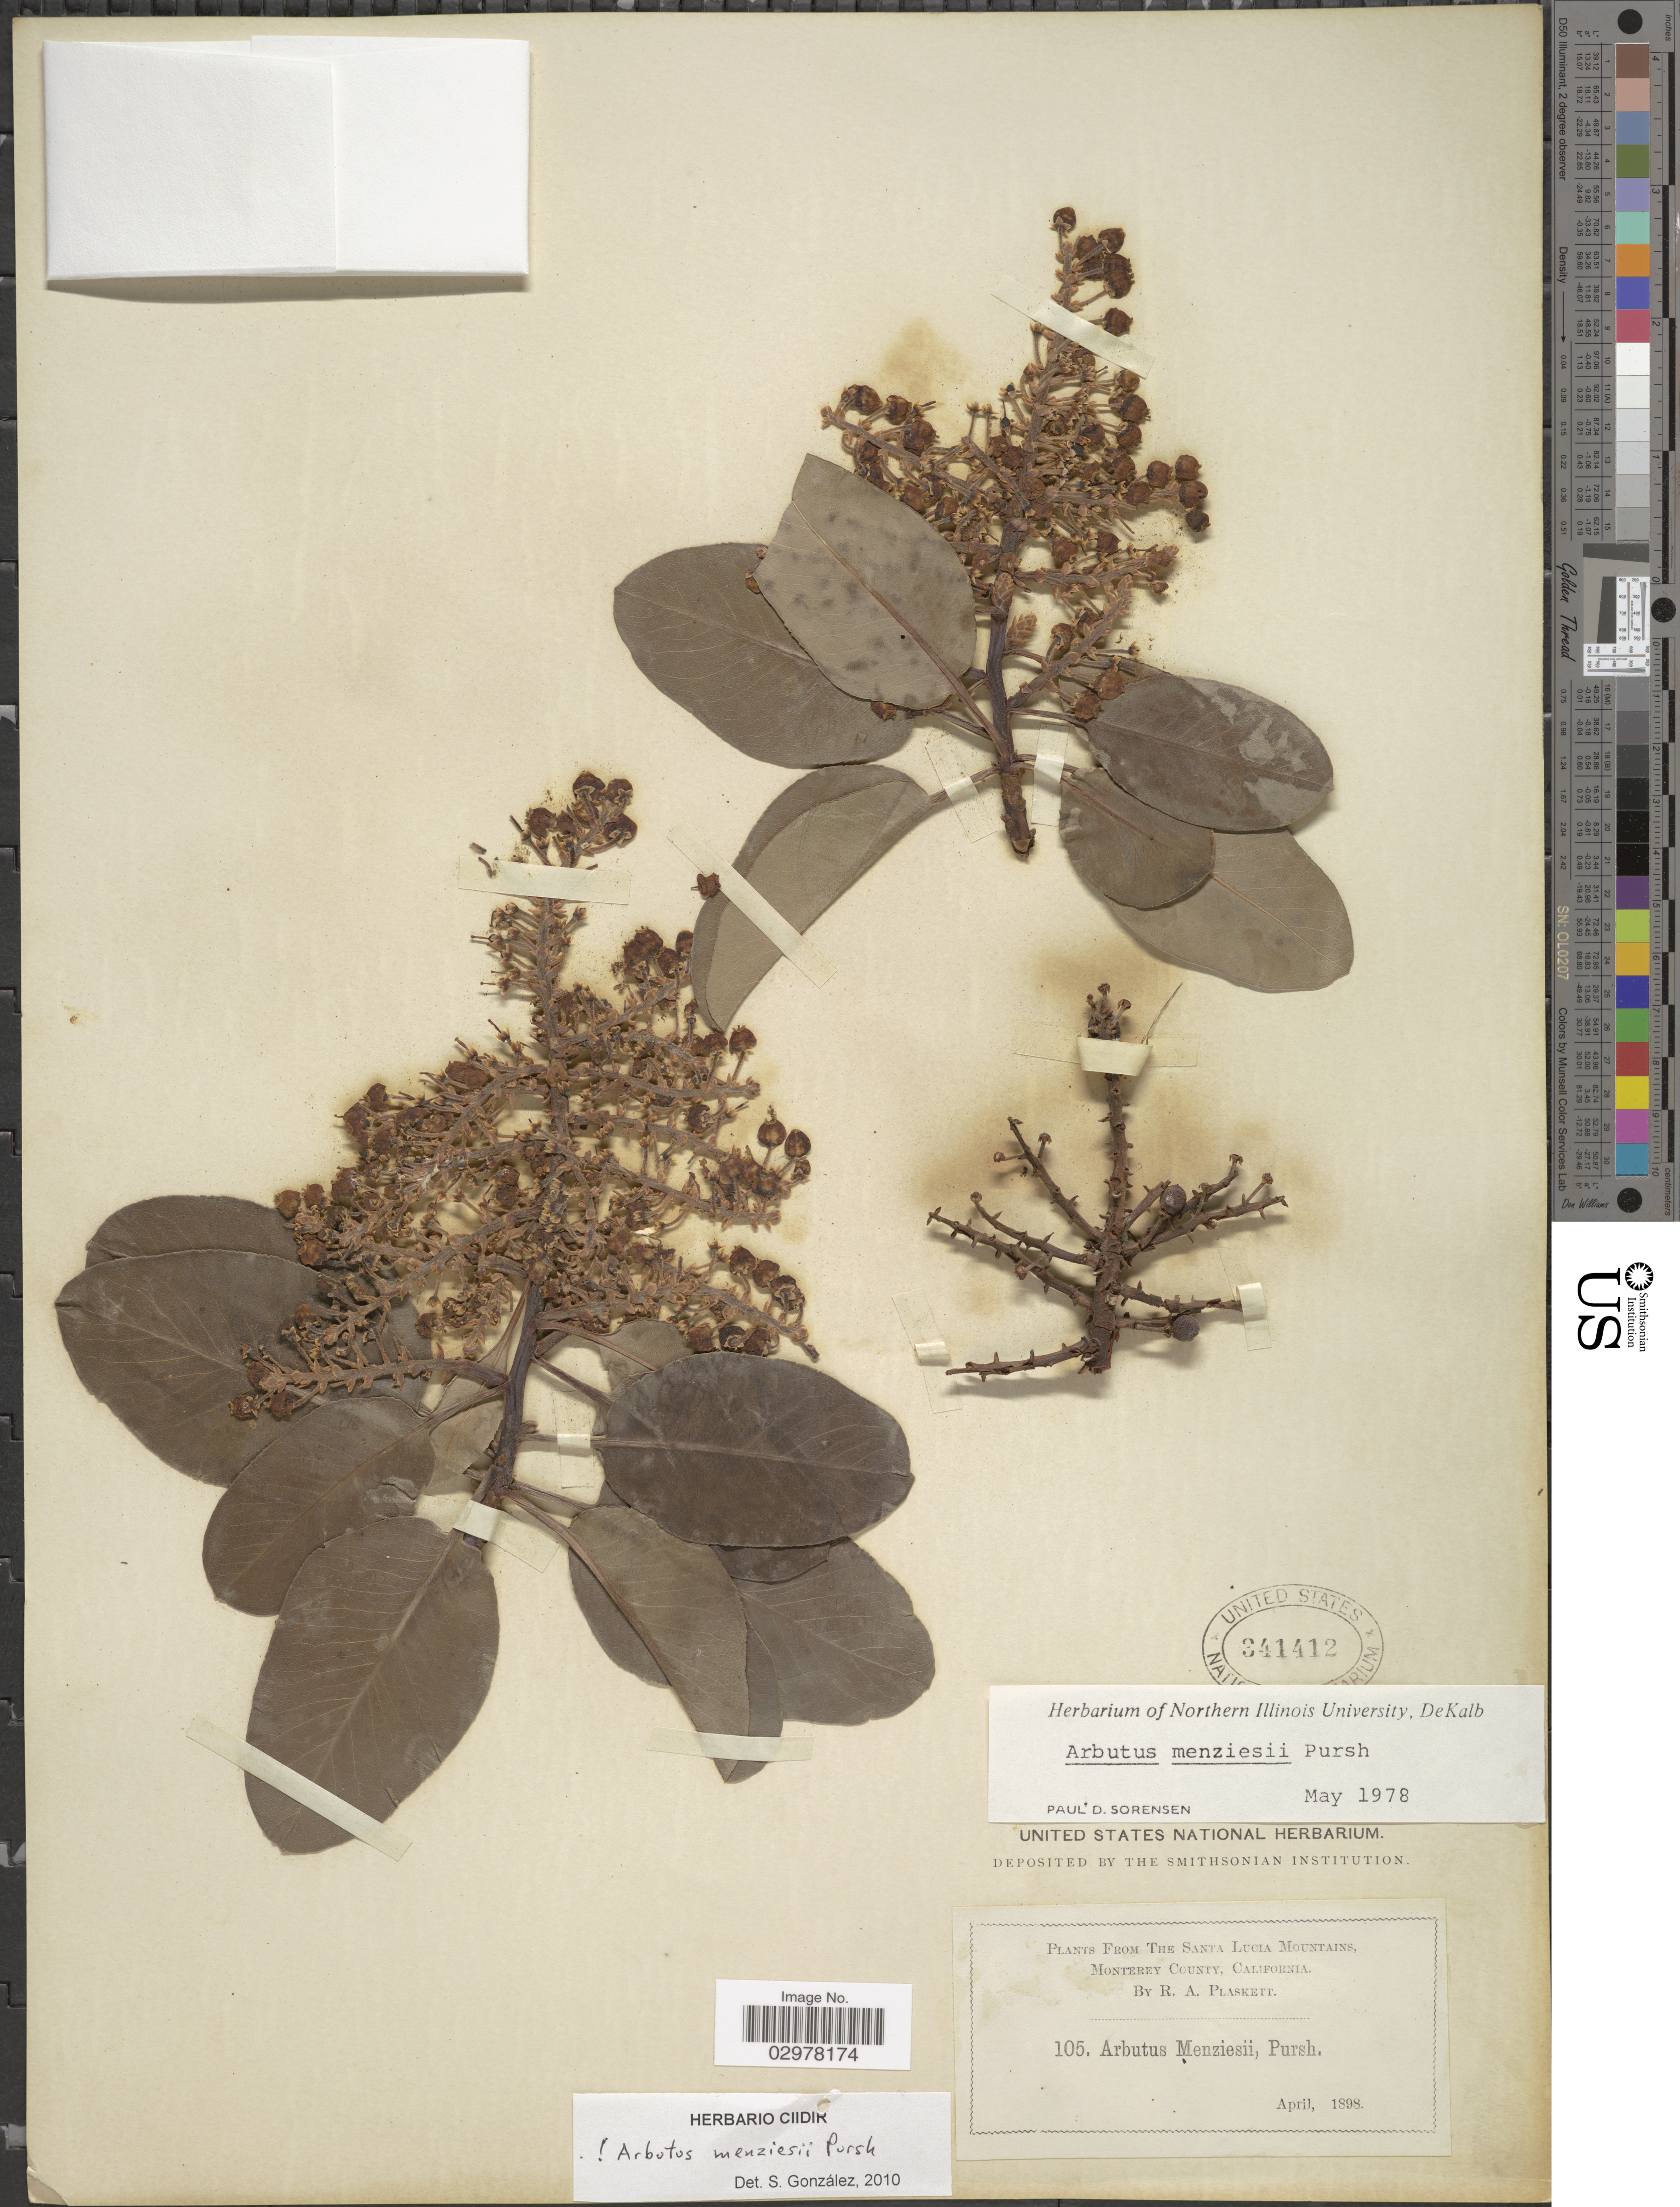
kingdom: Plantae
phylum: Tracheophyta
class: Magnoliopsida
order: Ericales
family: Ericaceae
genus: Arbutus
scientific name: Arbutus menziesii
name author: Pursh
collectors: R. Plaskett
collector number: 105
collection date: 1898-04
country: United States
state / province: California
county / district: Monterey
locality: The Santa Lucia Mountains, Monterey County.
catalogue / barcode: US 341412